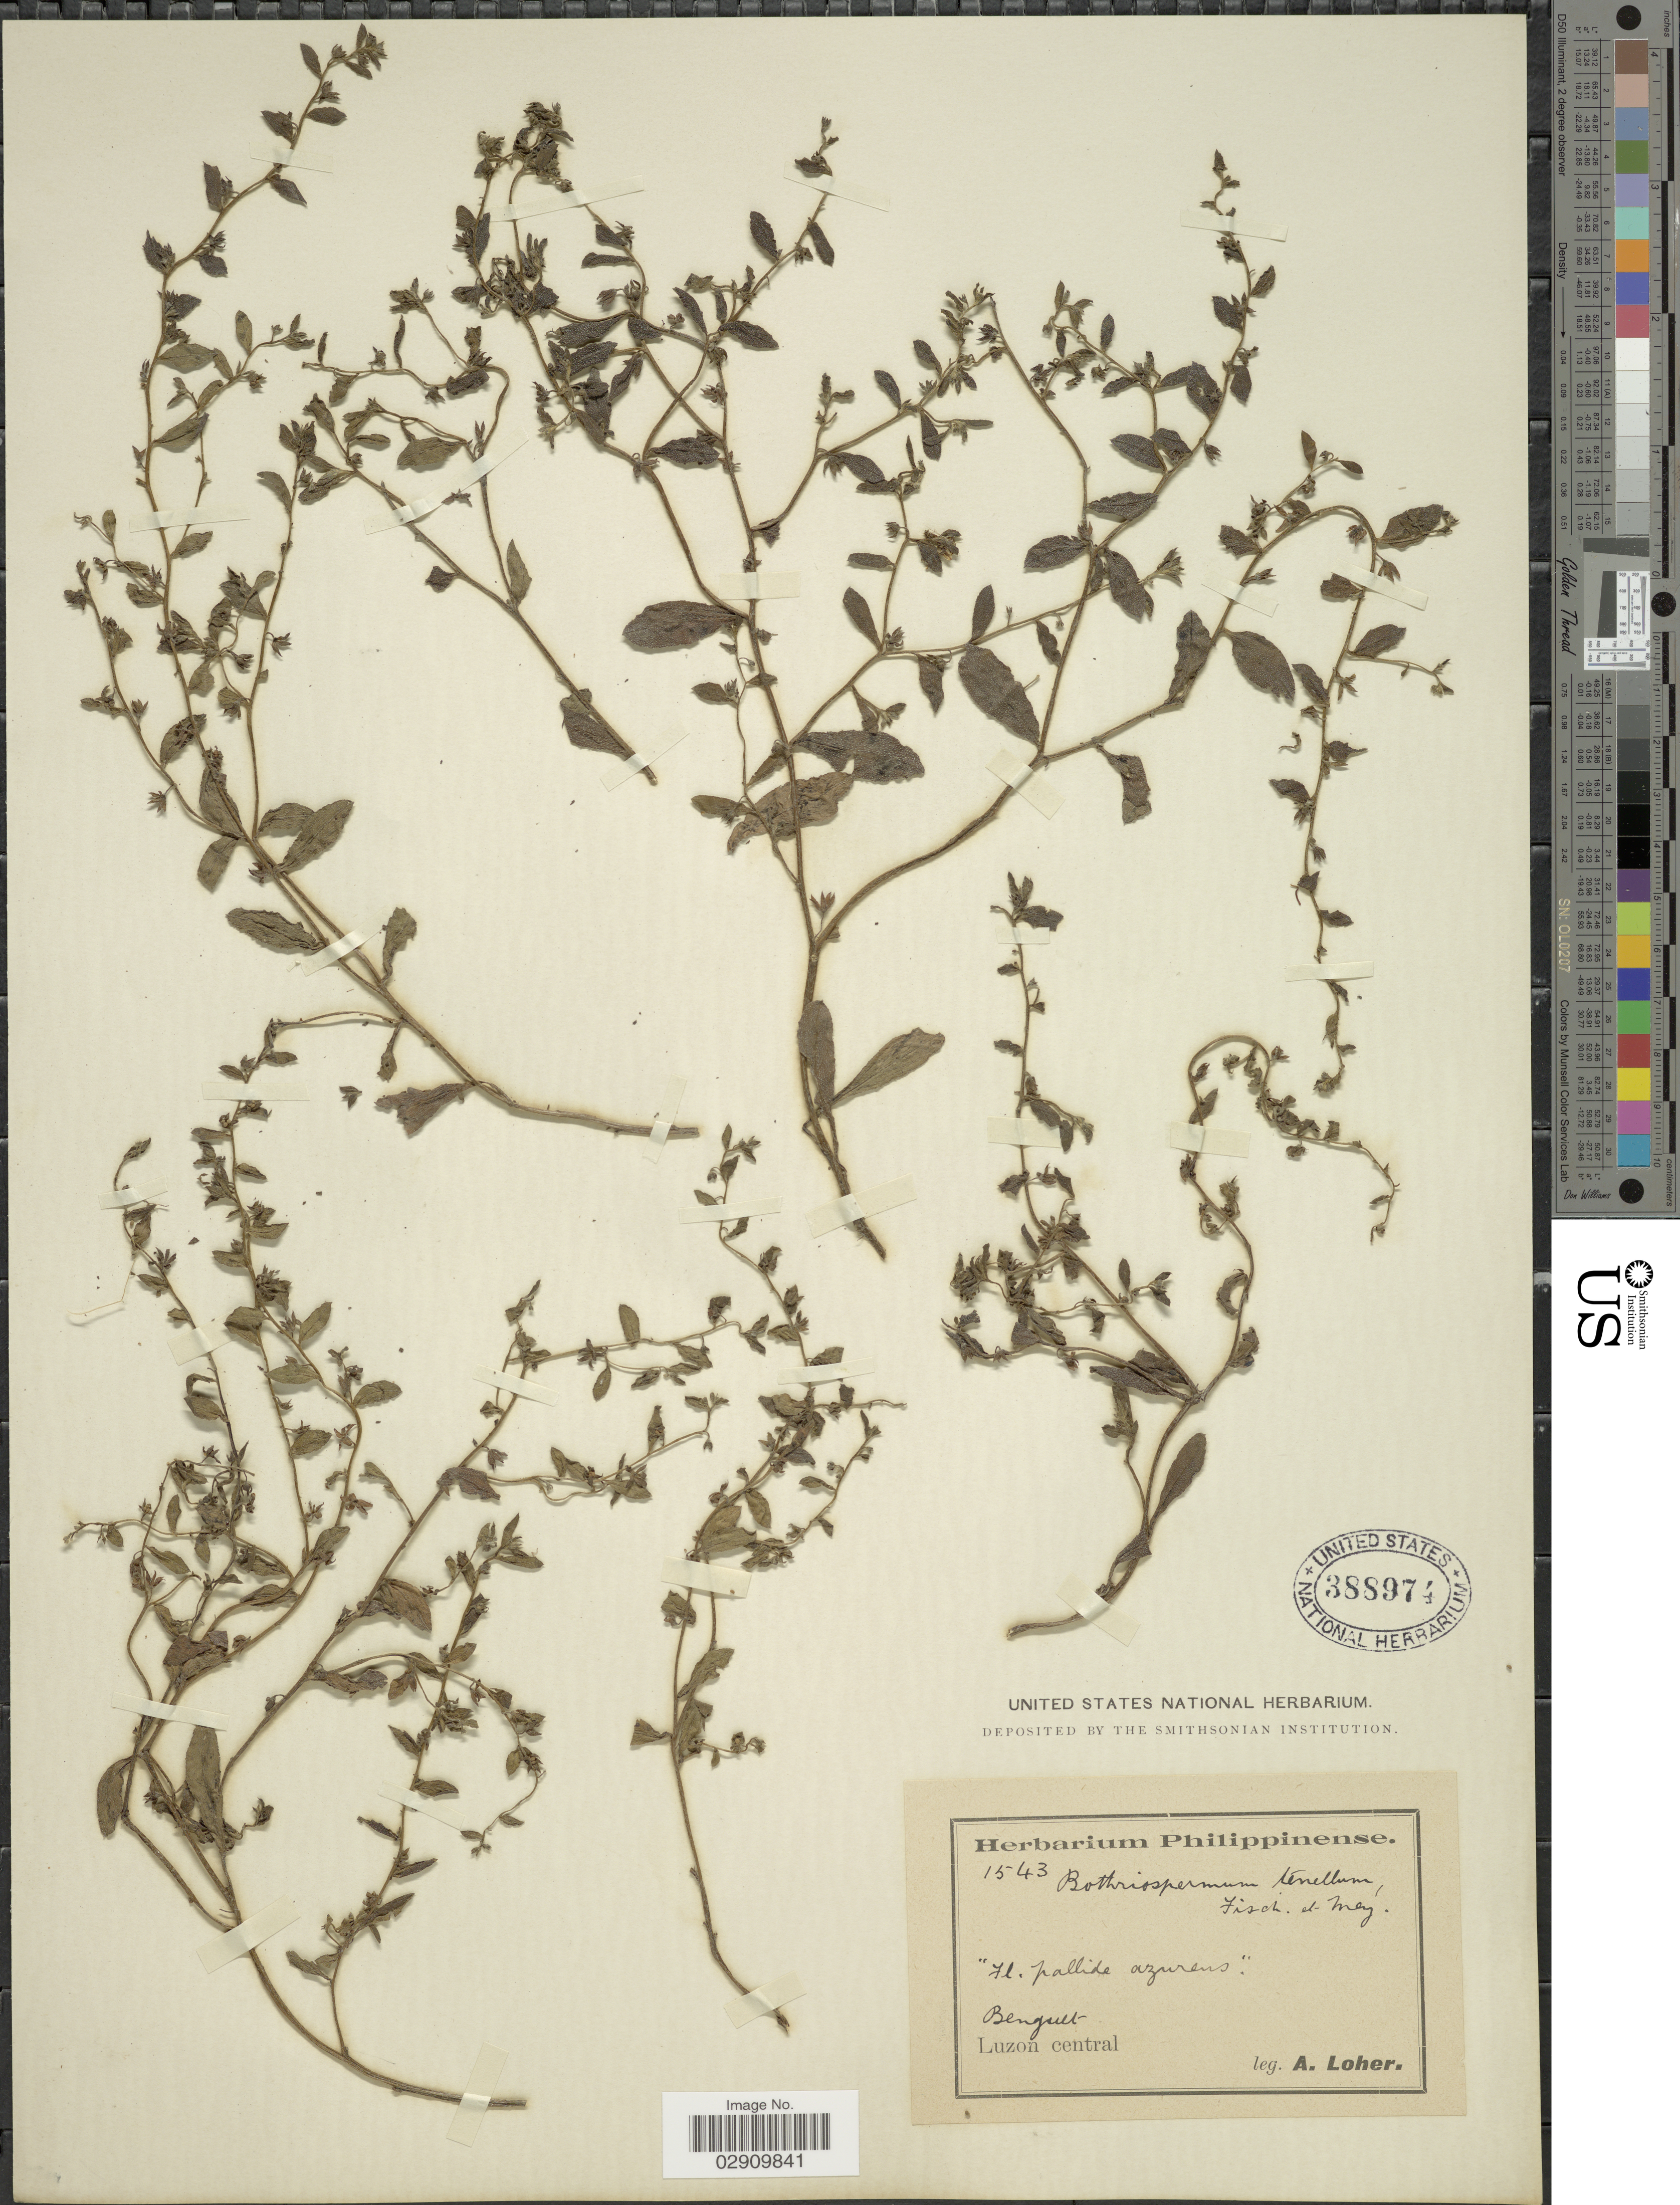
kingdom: Plantae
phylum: Tracheophyta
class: Magnoliopsida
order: Boraginales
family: Boraginaceae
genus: Bothriospermum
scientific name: Bothriospermum tenellum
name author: (Hornem.) Fisch. & C.A. Mey.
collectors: A. Loher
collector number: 1543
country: Philippines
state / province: Cordillera (Administrative Region)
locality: Benguet, Luzon Central.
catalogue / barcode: US 388974